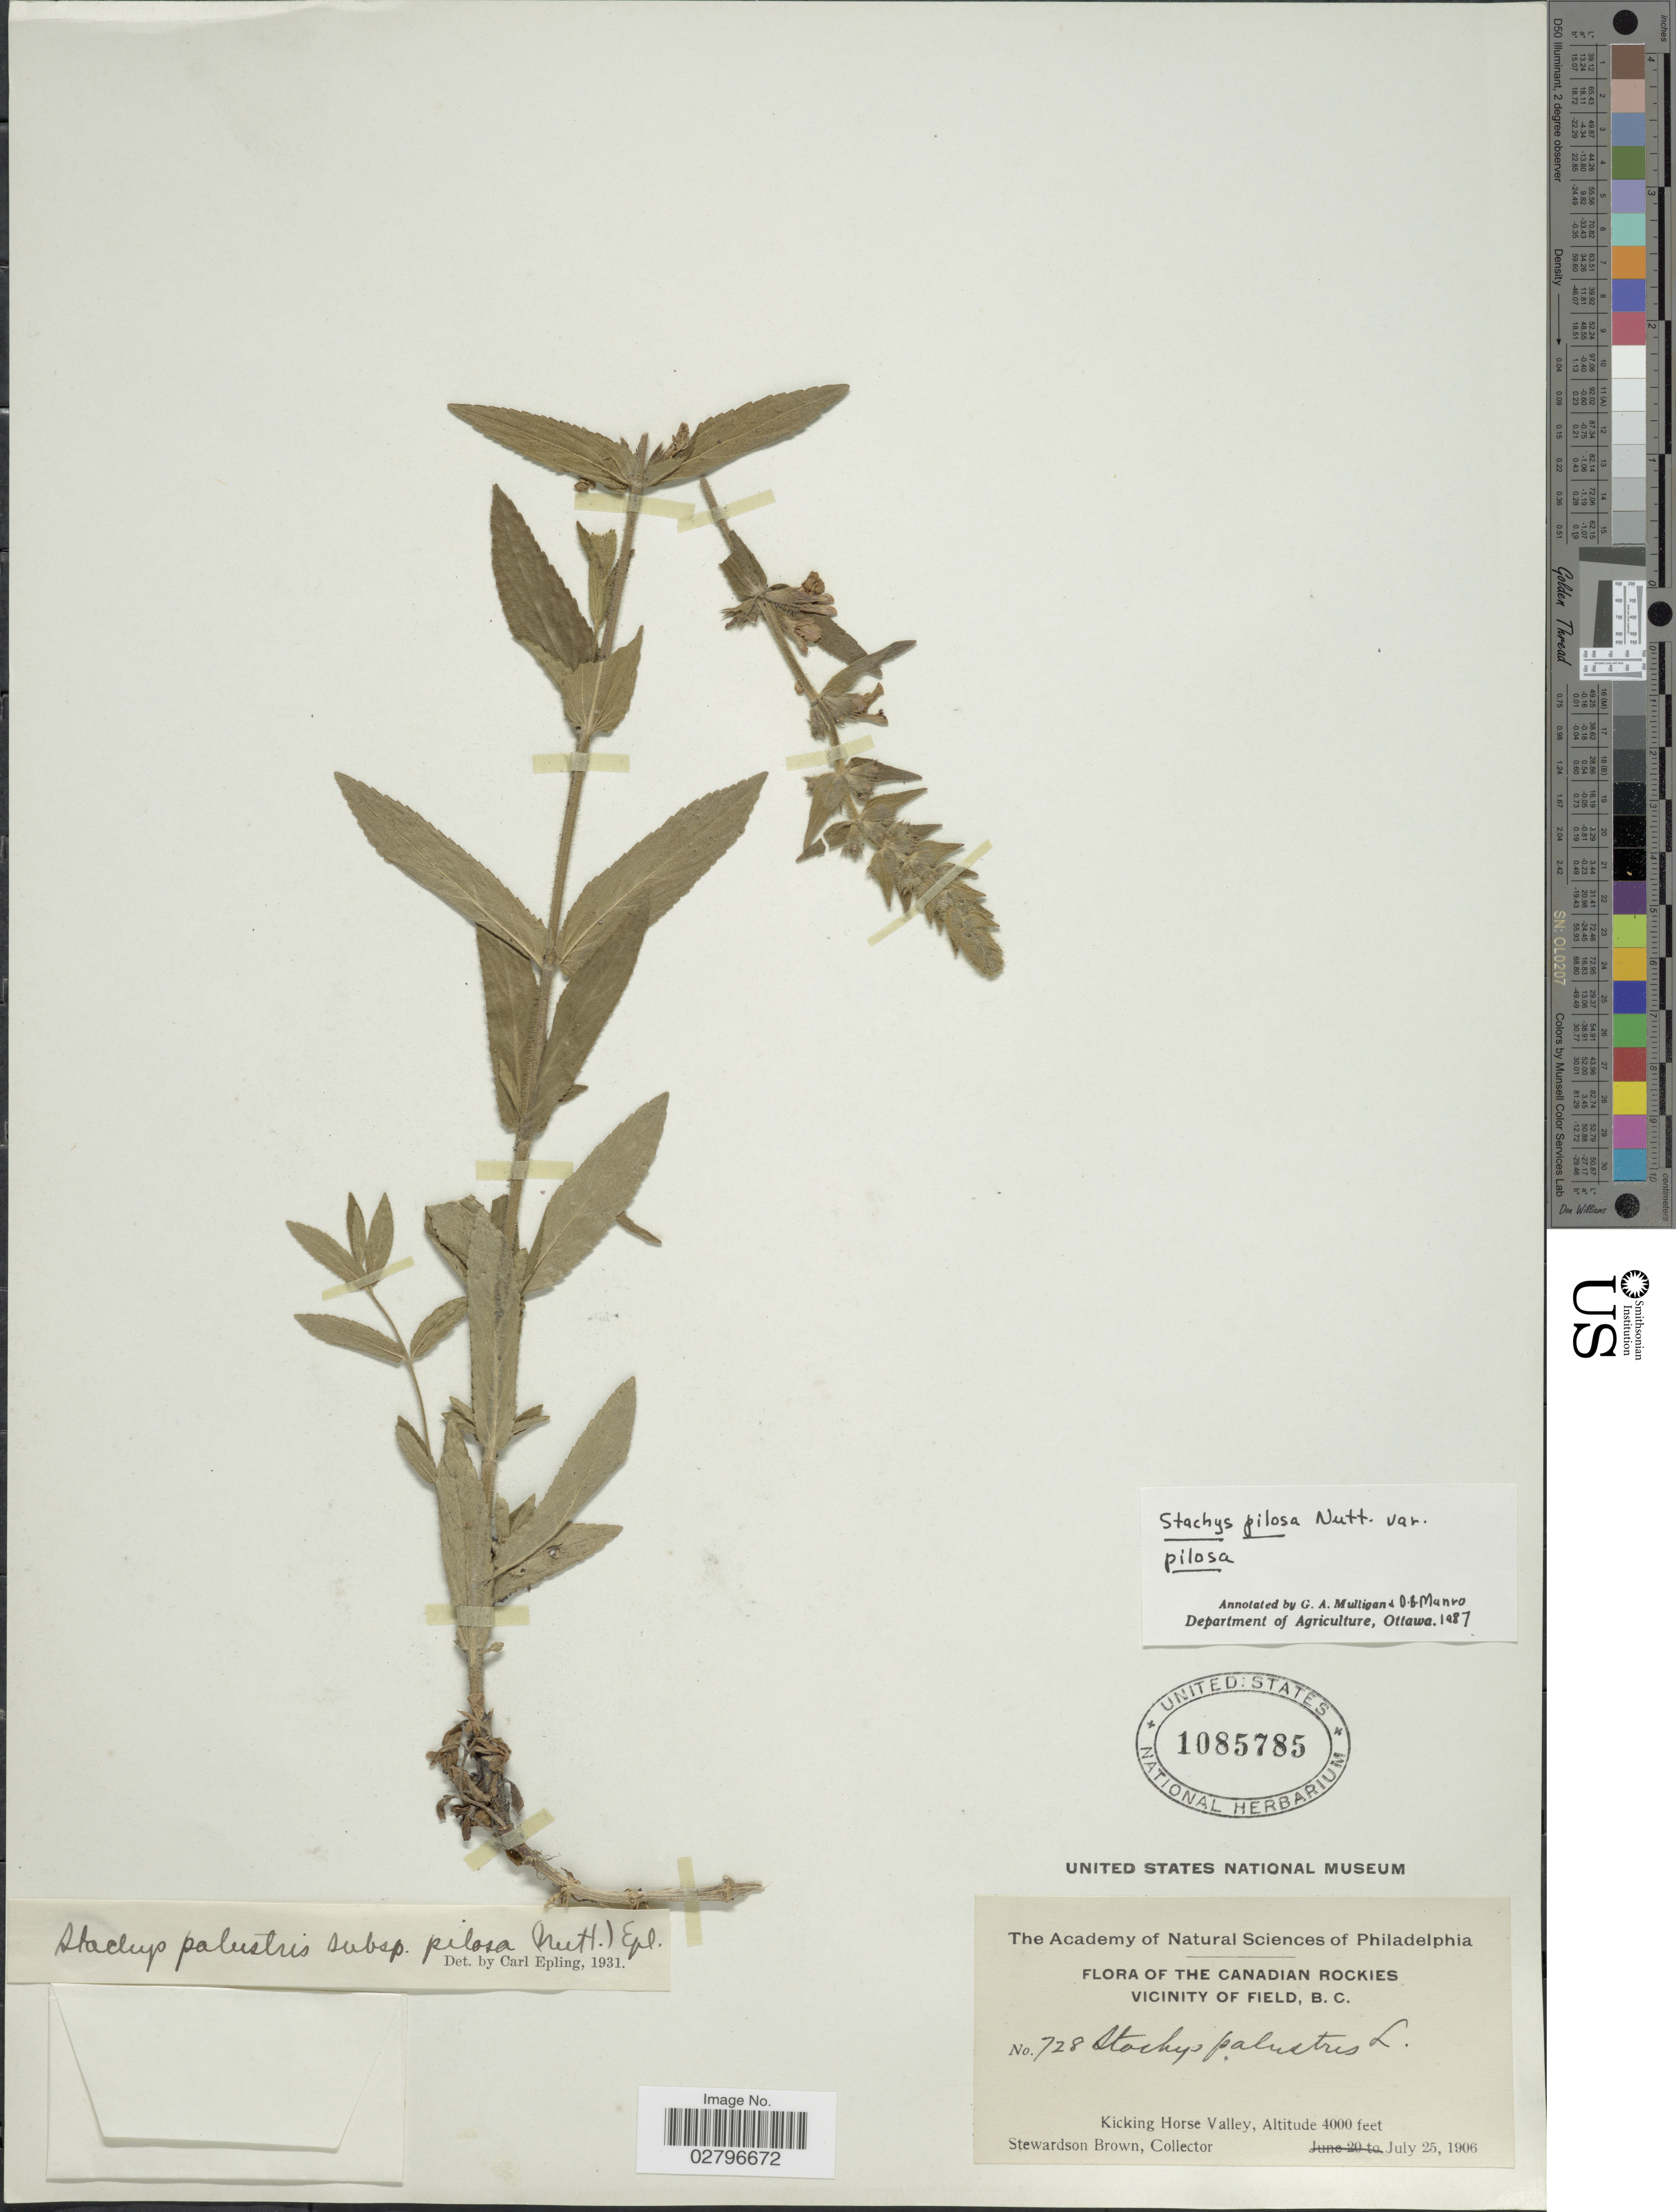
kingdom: Plantae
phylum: Tracheophyta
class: Magnoliopsida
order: Lamiales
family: Lamiaceae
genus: Stachys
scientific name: Stachys pilosa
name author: Nutt.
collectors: S. Brown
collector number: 728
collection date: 1906-07-25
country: Canada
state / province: British Columbia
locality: Canadian Rockies, Vicinity of Field. Kicking Horse Valley.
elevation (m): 1219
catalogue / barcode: US 1085785